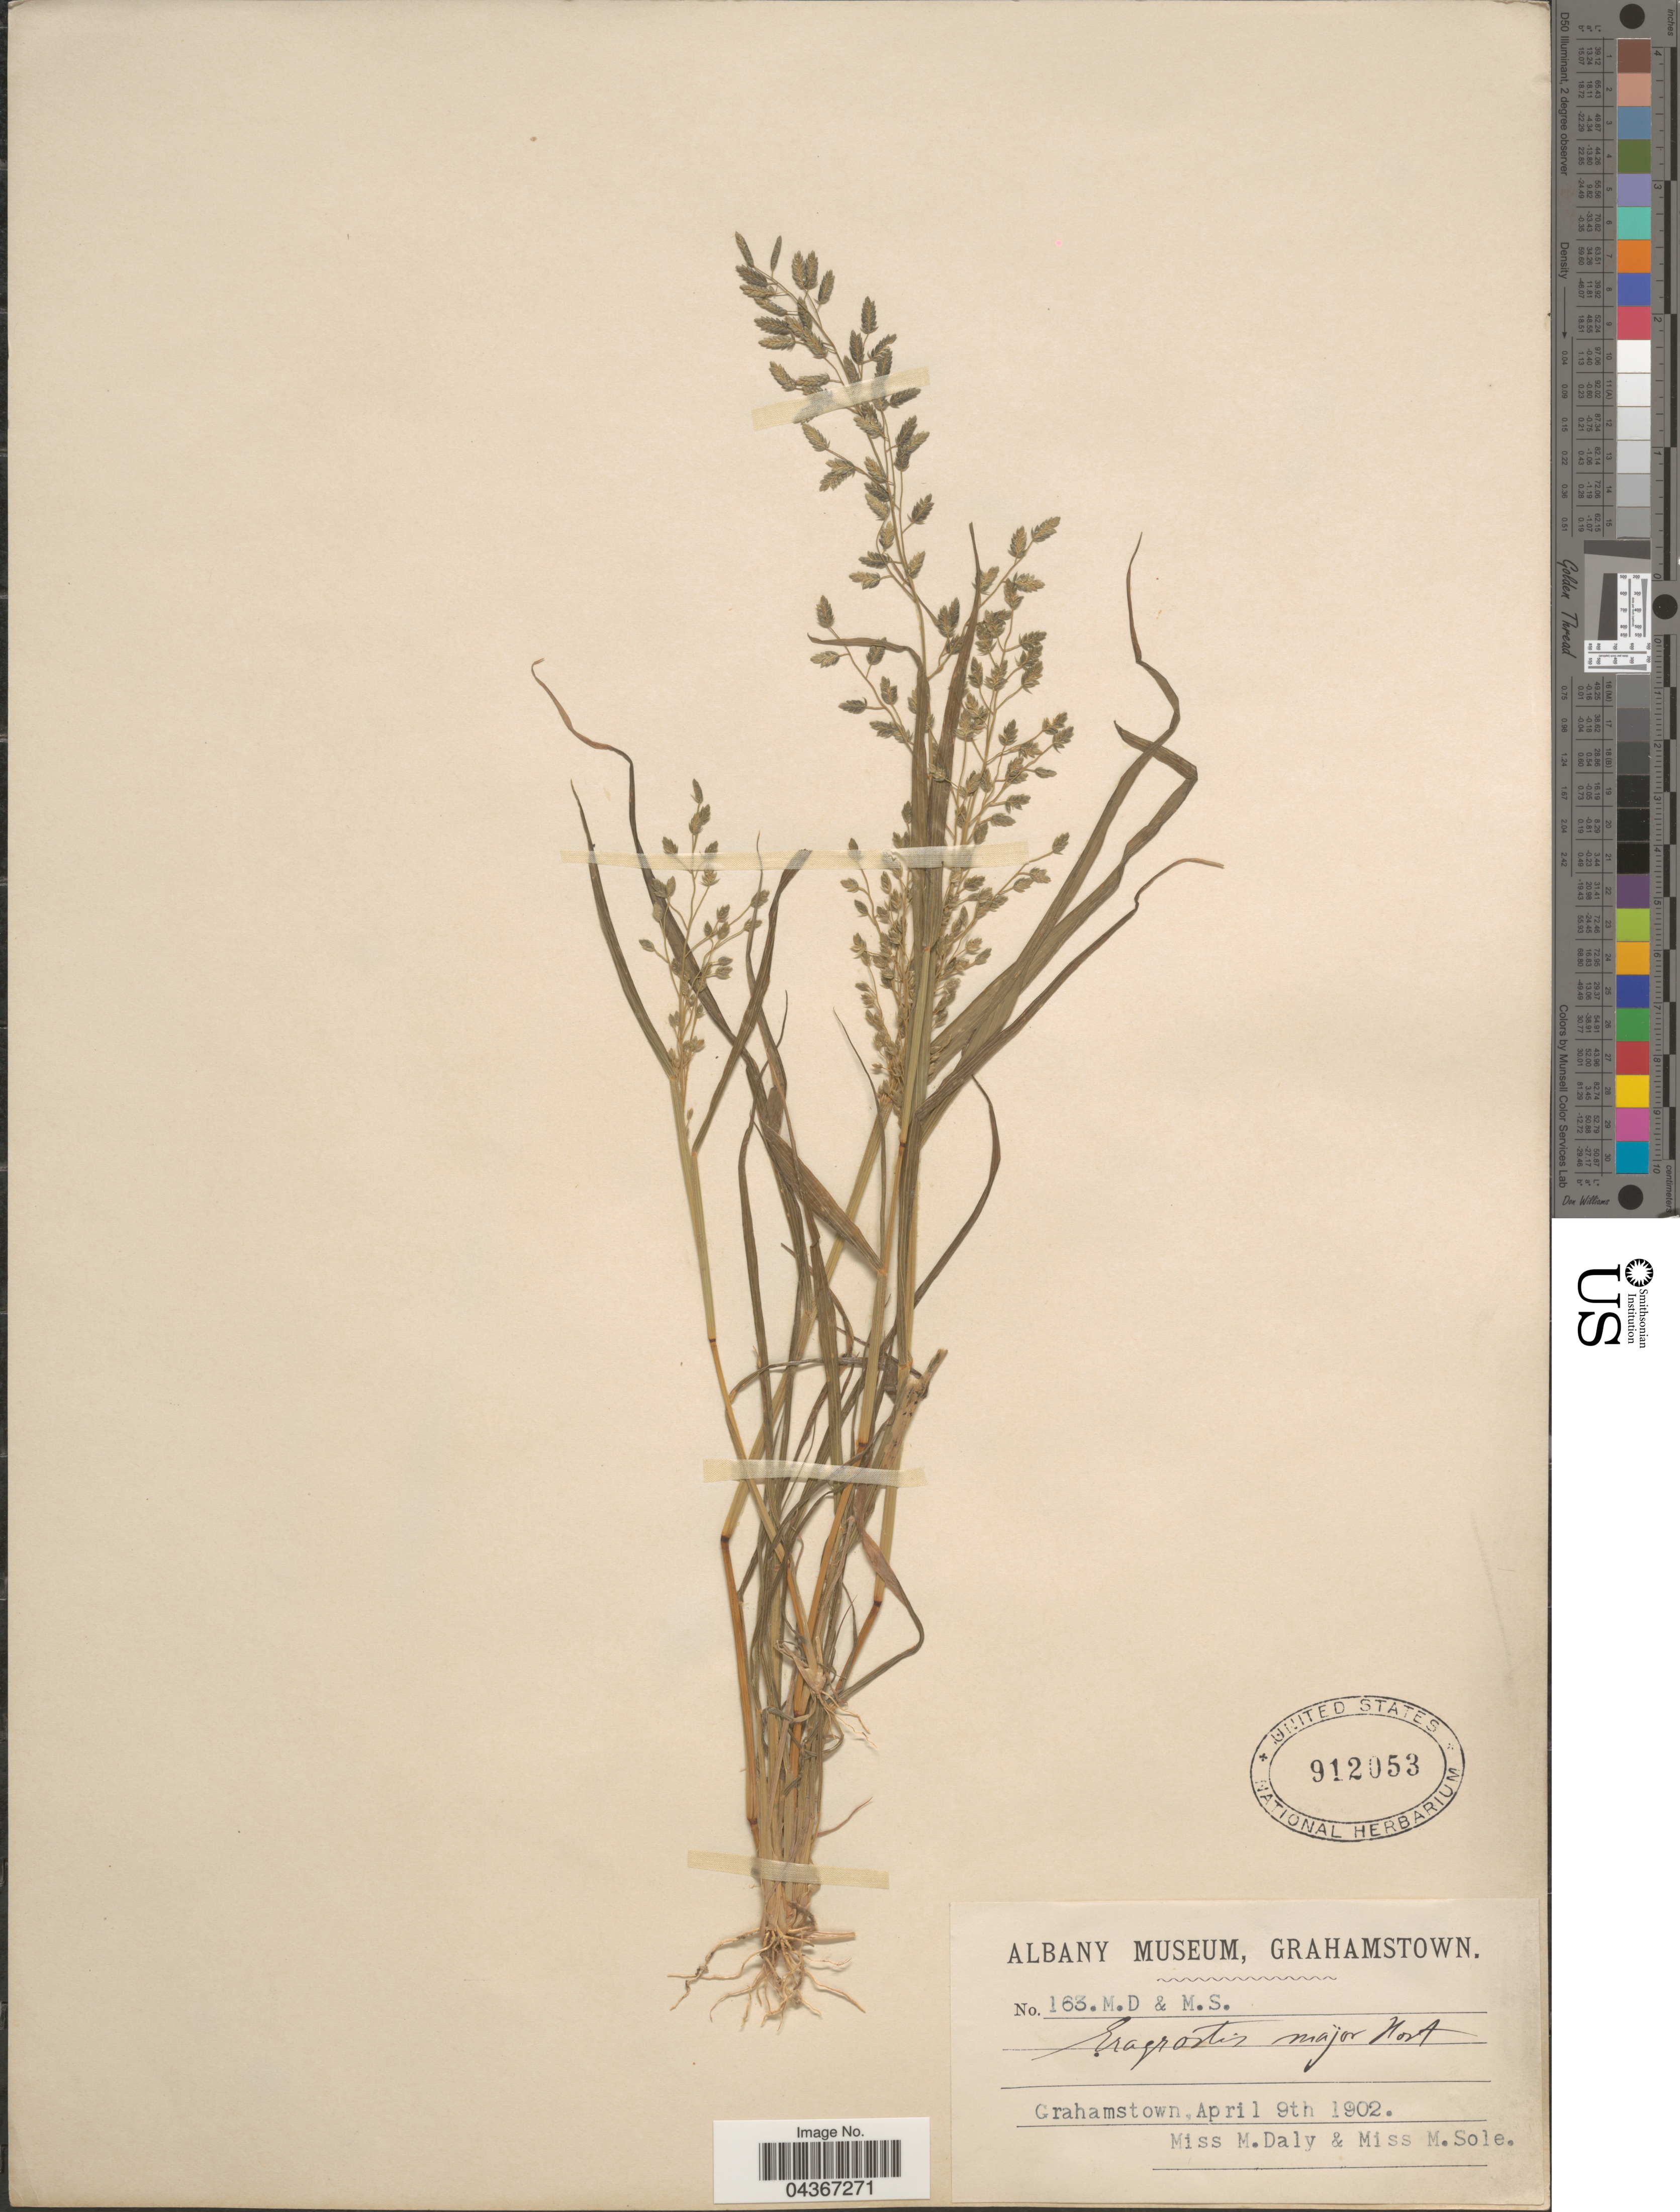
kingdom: Plantae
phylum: Tracheophyta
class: Liliopsida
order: Poales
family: Poaceae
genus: Eragrostis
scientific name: Eragrostis cilianensis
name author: (Bellardi) Vignolo ex Janch.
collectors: M. Daly & M. Sole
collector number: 163.M.D & M.S.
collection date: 1902-04-09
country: South Africa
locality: Grahamstown.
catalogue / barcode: US 912053